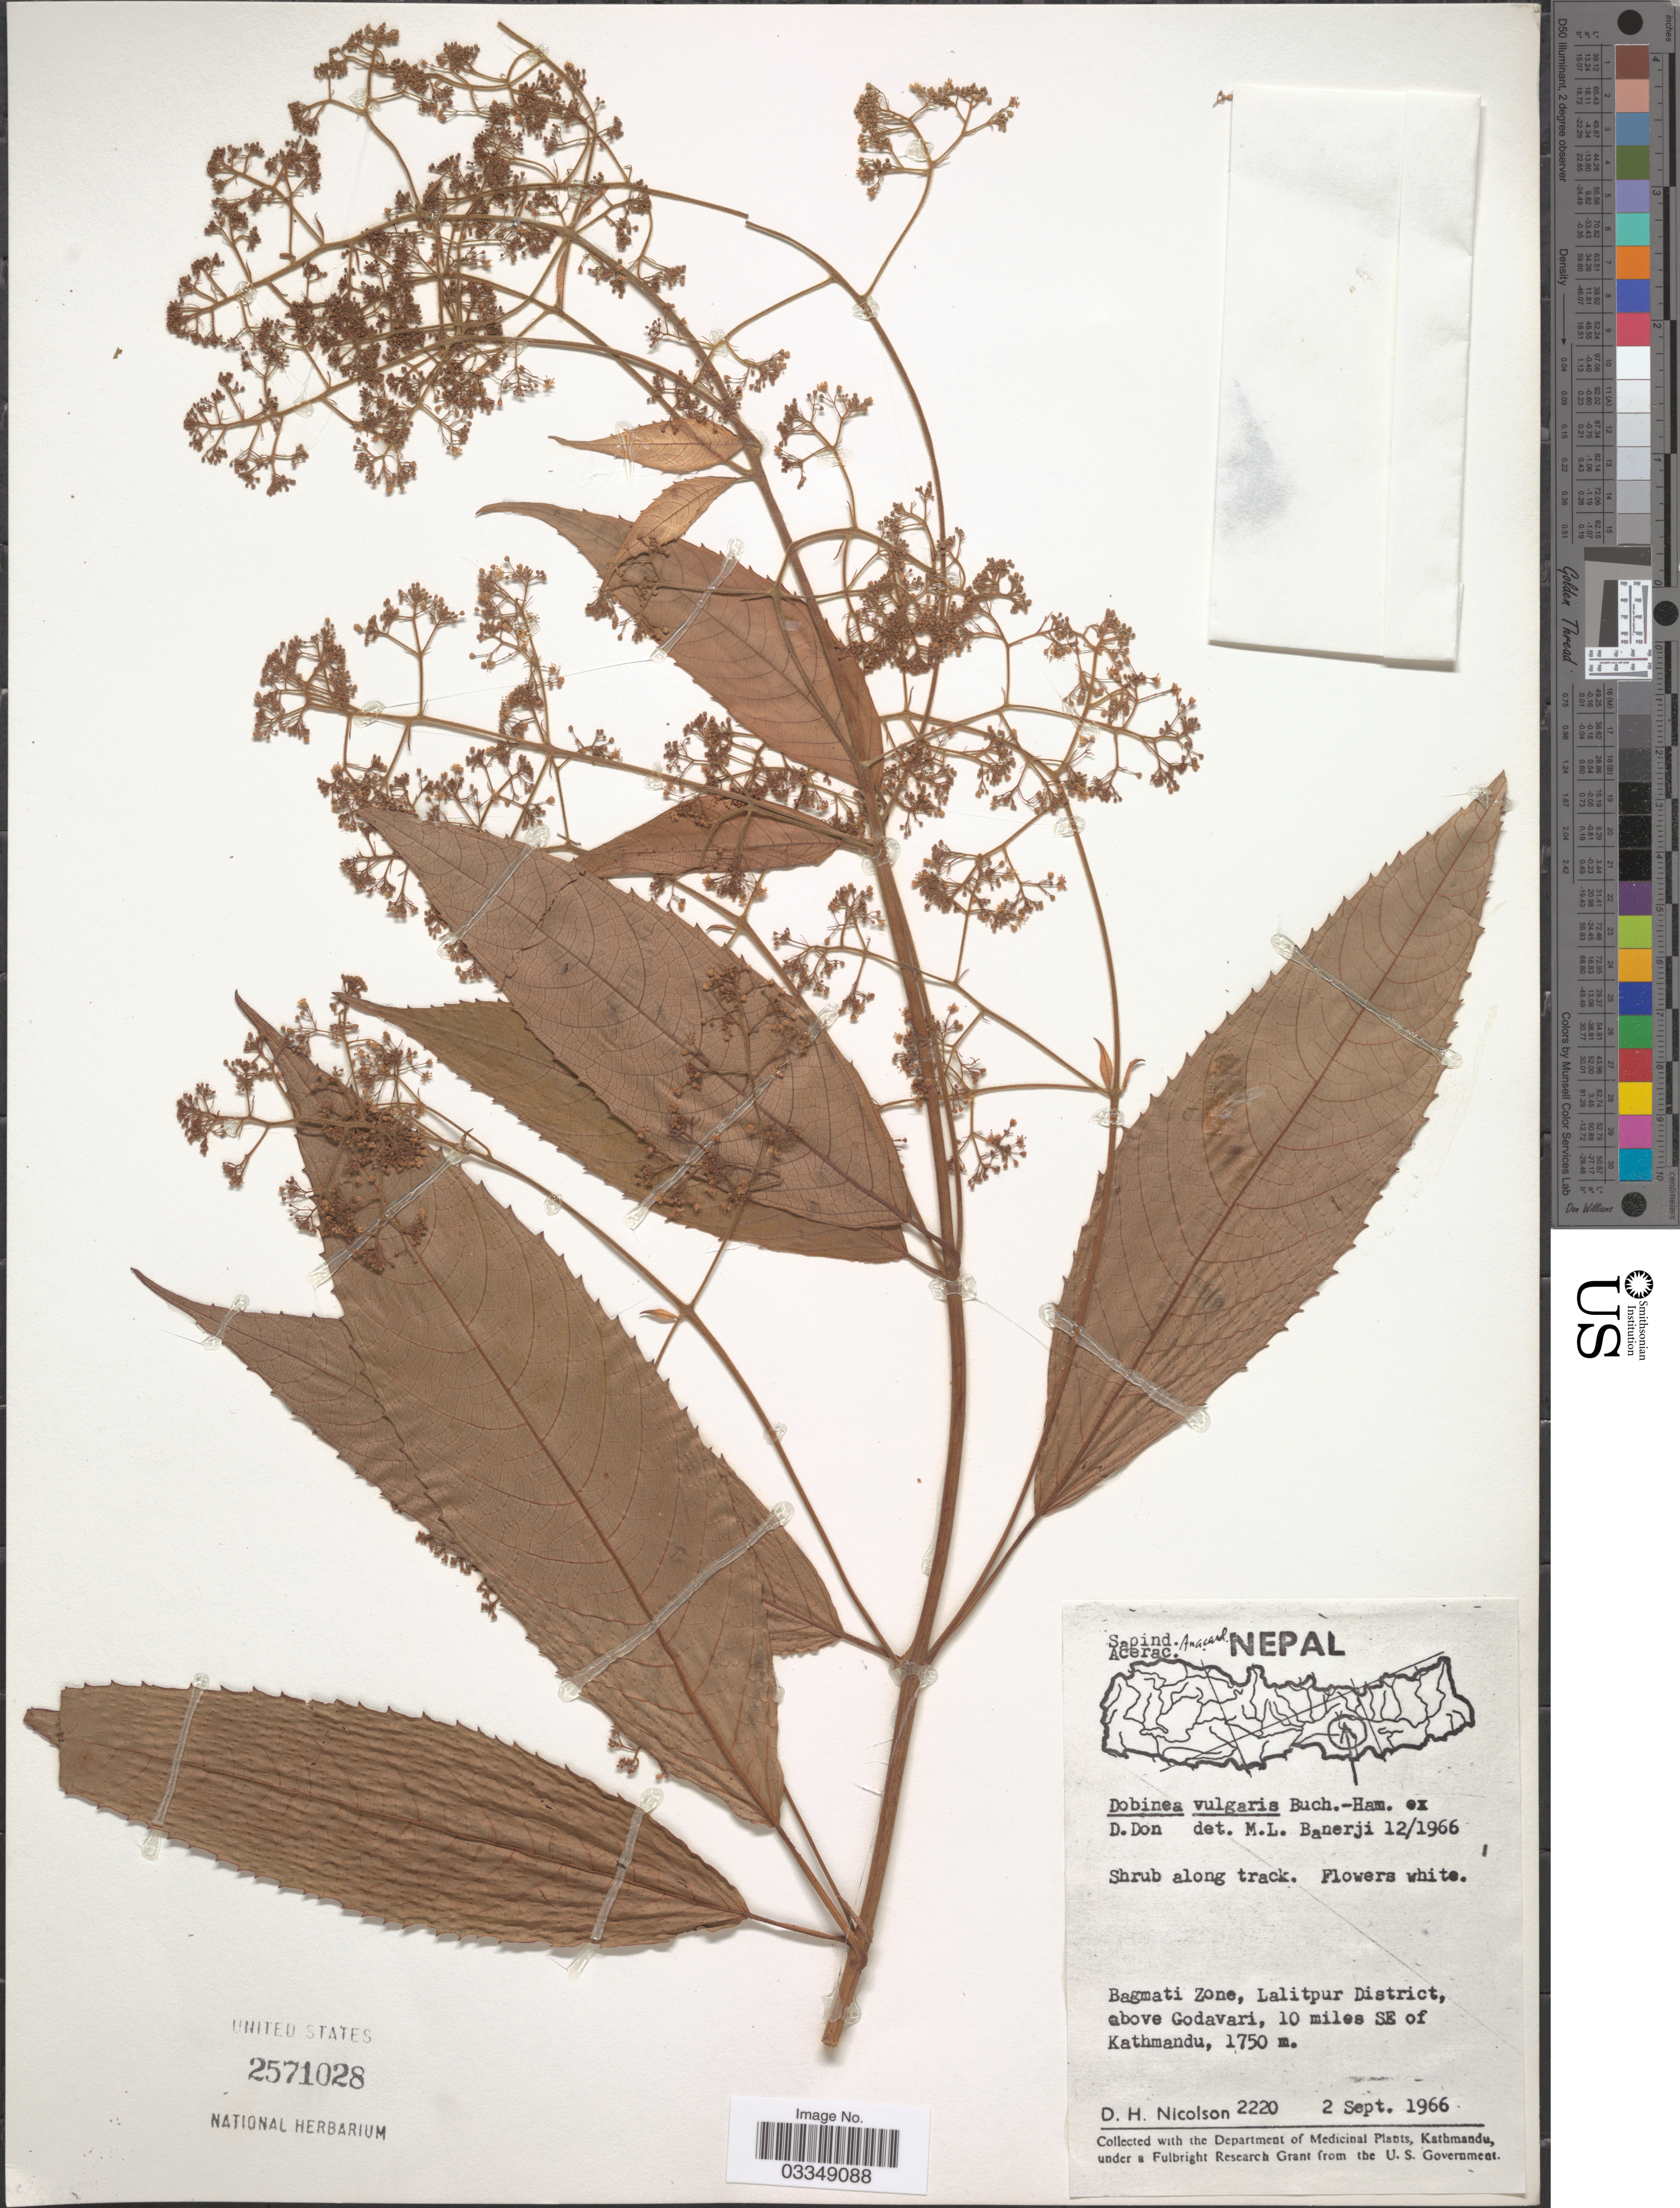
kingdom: Plantae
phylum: Tracheophyta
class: Magnoliopsida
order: Sapindales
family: Anacardiaceae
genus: Dobinea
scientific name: Dobinea vulgaris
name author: Buch.-Ham. ex D. Don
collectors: D. H. Nicolson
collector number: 2220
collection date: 1966-09-02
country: Nepal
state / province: Bagmati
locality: Bagmati Zone, Lalitpur District, above Godavari, 10 miles SE of Kathmandu.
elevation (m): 1750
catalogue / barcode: US 2571028